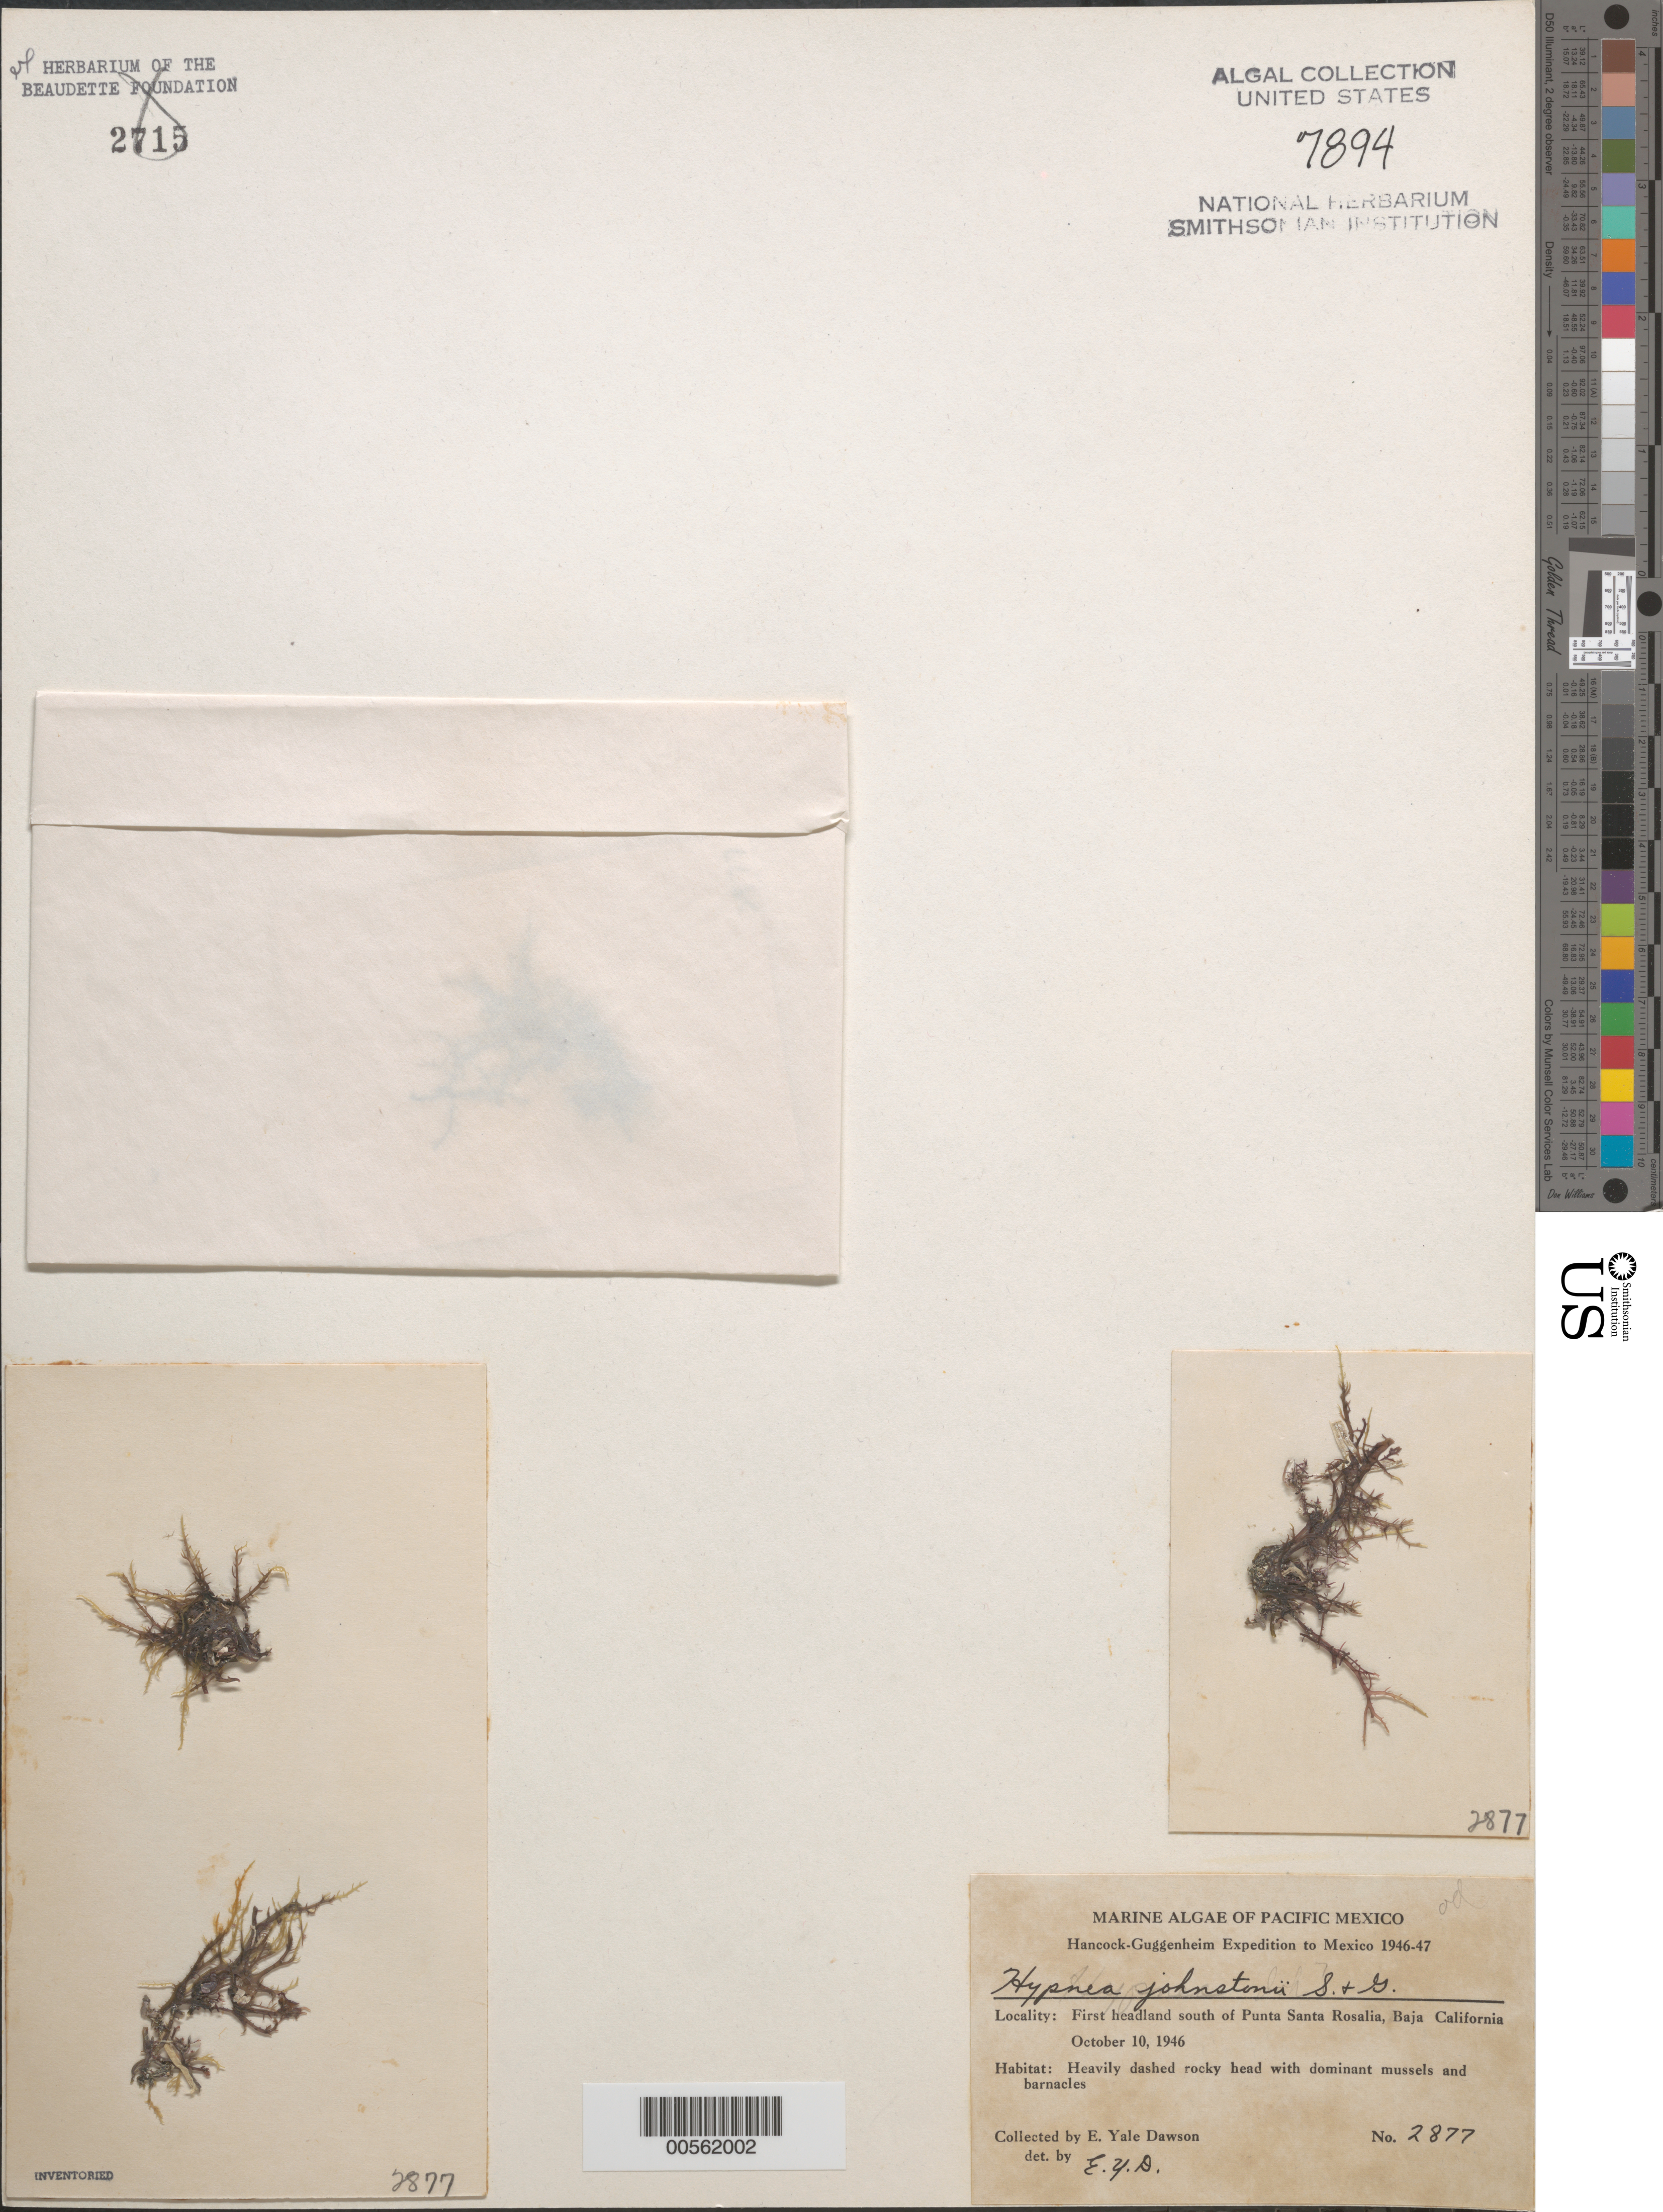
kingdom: Plantae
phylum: Rhodophyta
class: Florideophyceae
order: Gigartinales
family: Cystocloniaceae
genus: Hypnea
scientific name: Hypnea johnstonii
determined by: Dawson, E. Y.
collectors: E. Y. Dawson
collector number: EYD 2877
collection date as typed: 10 Oct 1946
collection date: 1946-10-10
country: Mexico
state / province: Baja California Sur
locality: First headland south of Punta Santa Rosalia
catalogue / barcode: US 7894